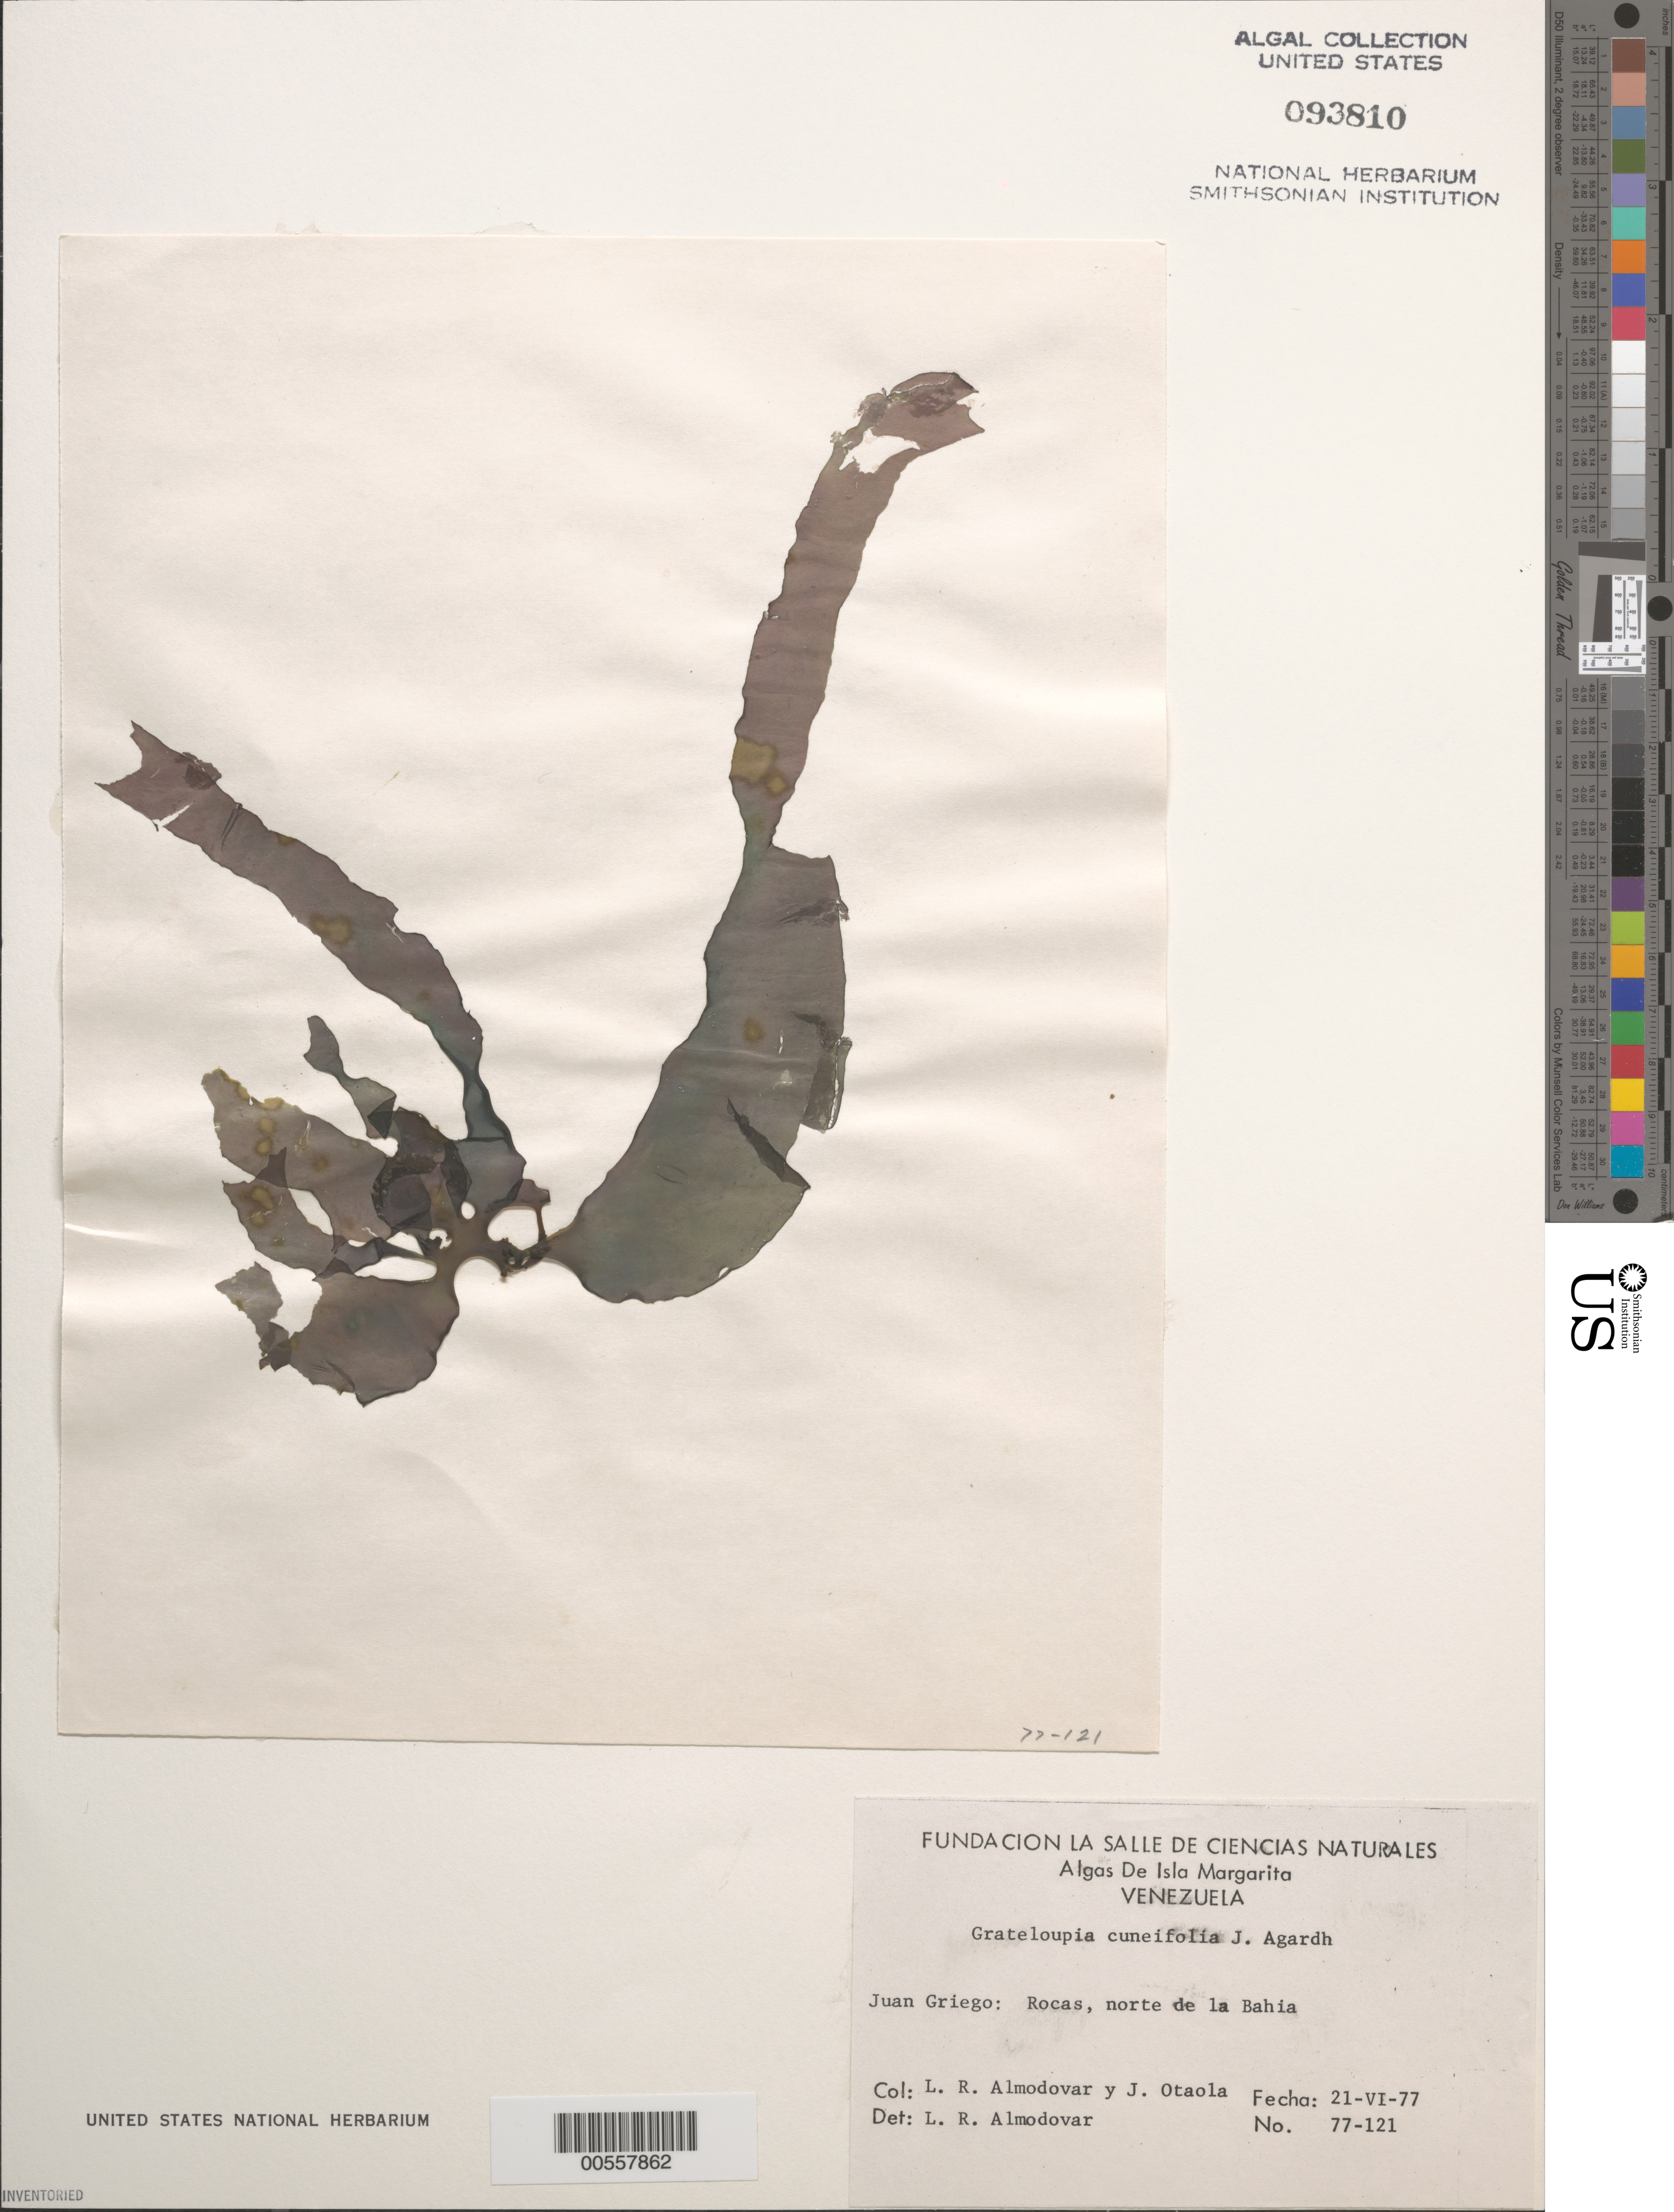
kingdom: Plantae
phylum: Rhodophyta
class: Florideophyceae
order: Halymeniales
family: Halymeniaceae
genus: Grateloupia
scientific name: Grateloupia cuneifolia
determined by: Almodovar, L. R.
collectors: L. Almodovar & J. Otaola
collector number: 77-121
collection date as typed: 21 Jun 1977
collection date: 1977-06-21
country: Venezuela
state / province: Nueva Esparta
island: Margarita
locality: Juangriego, bahia de juan griego, isla de margarita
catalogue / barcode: US 93810